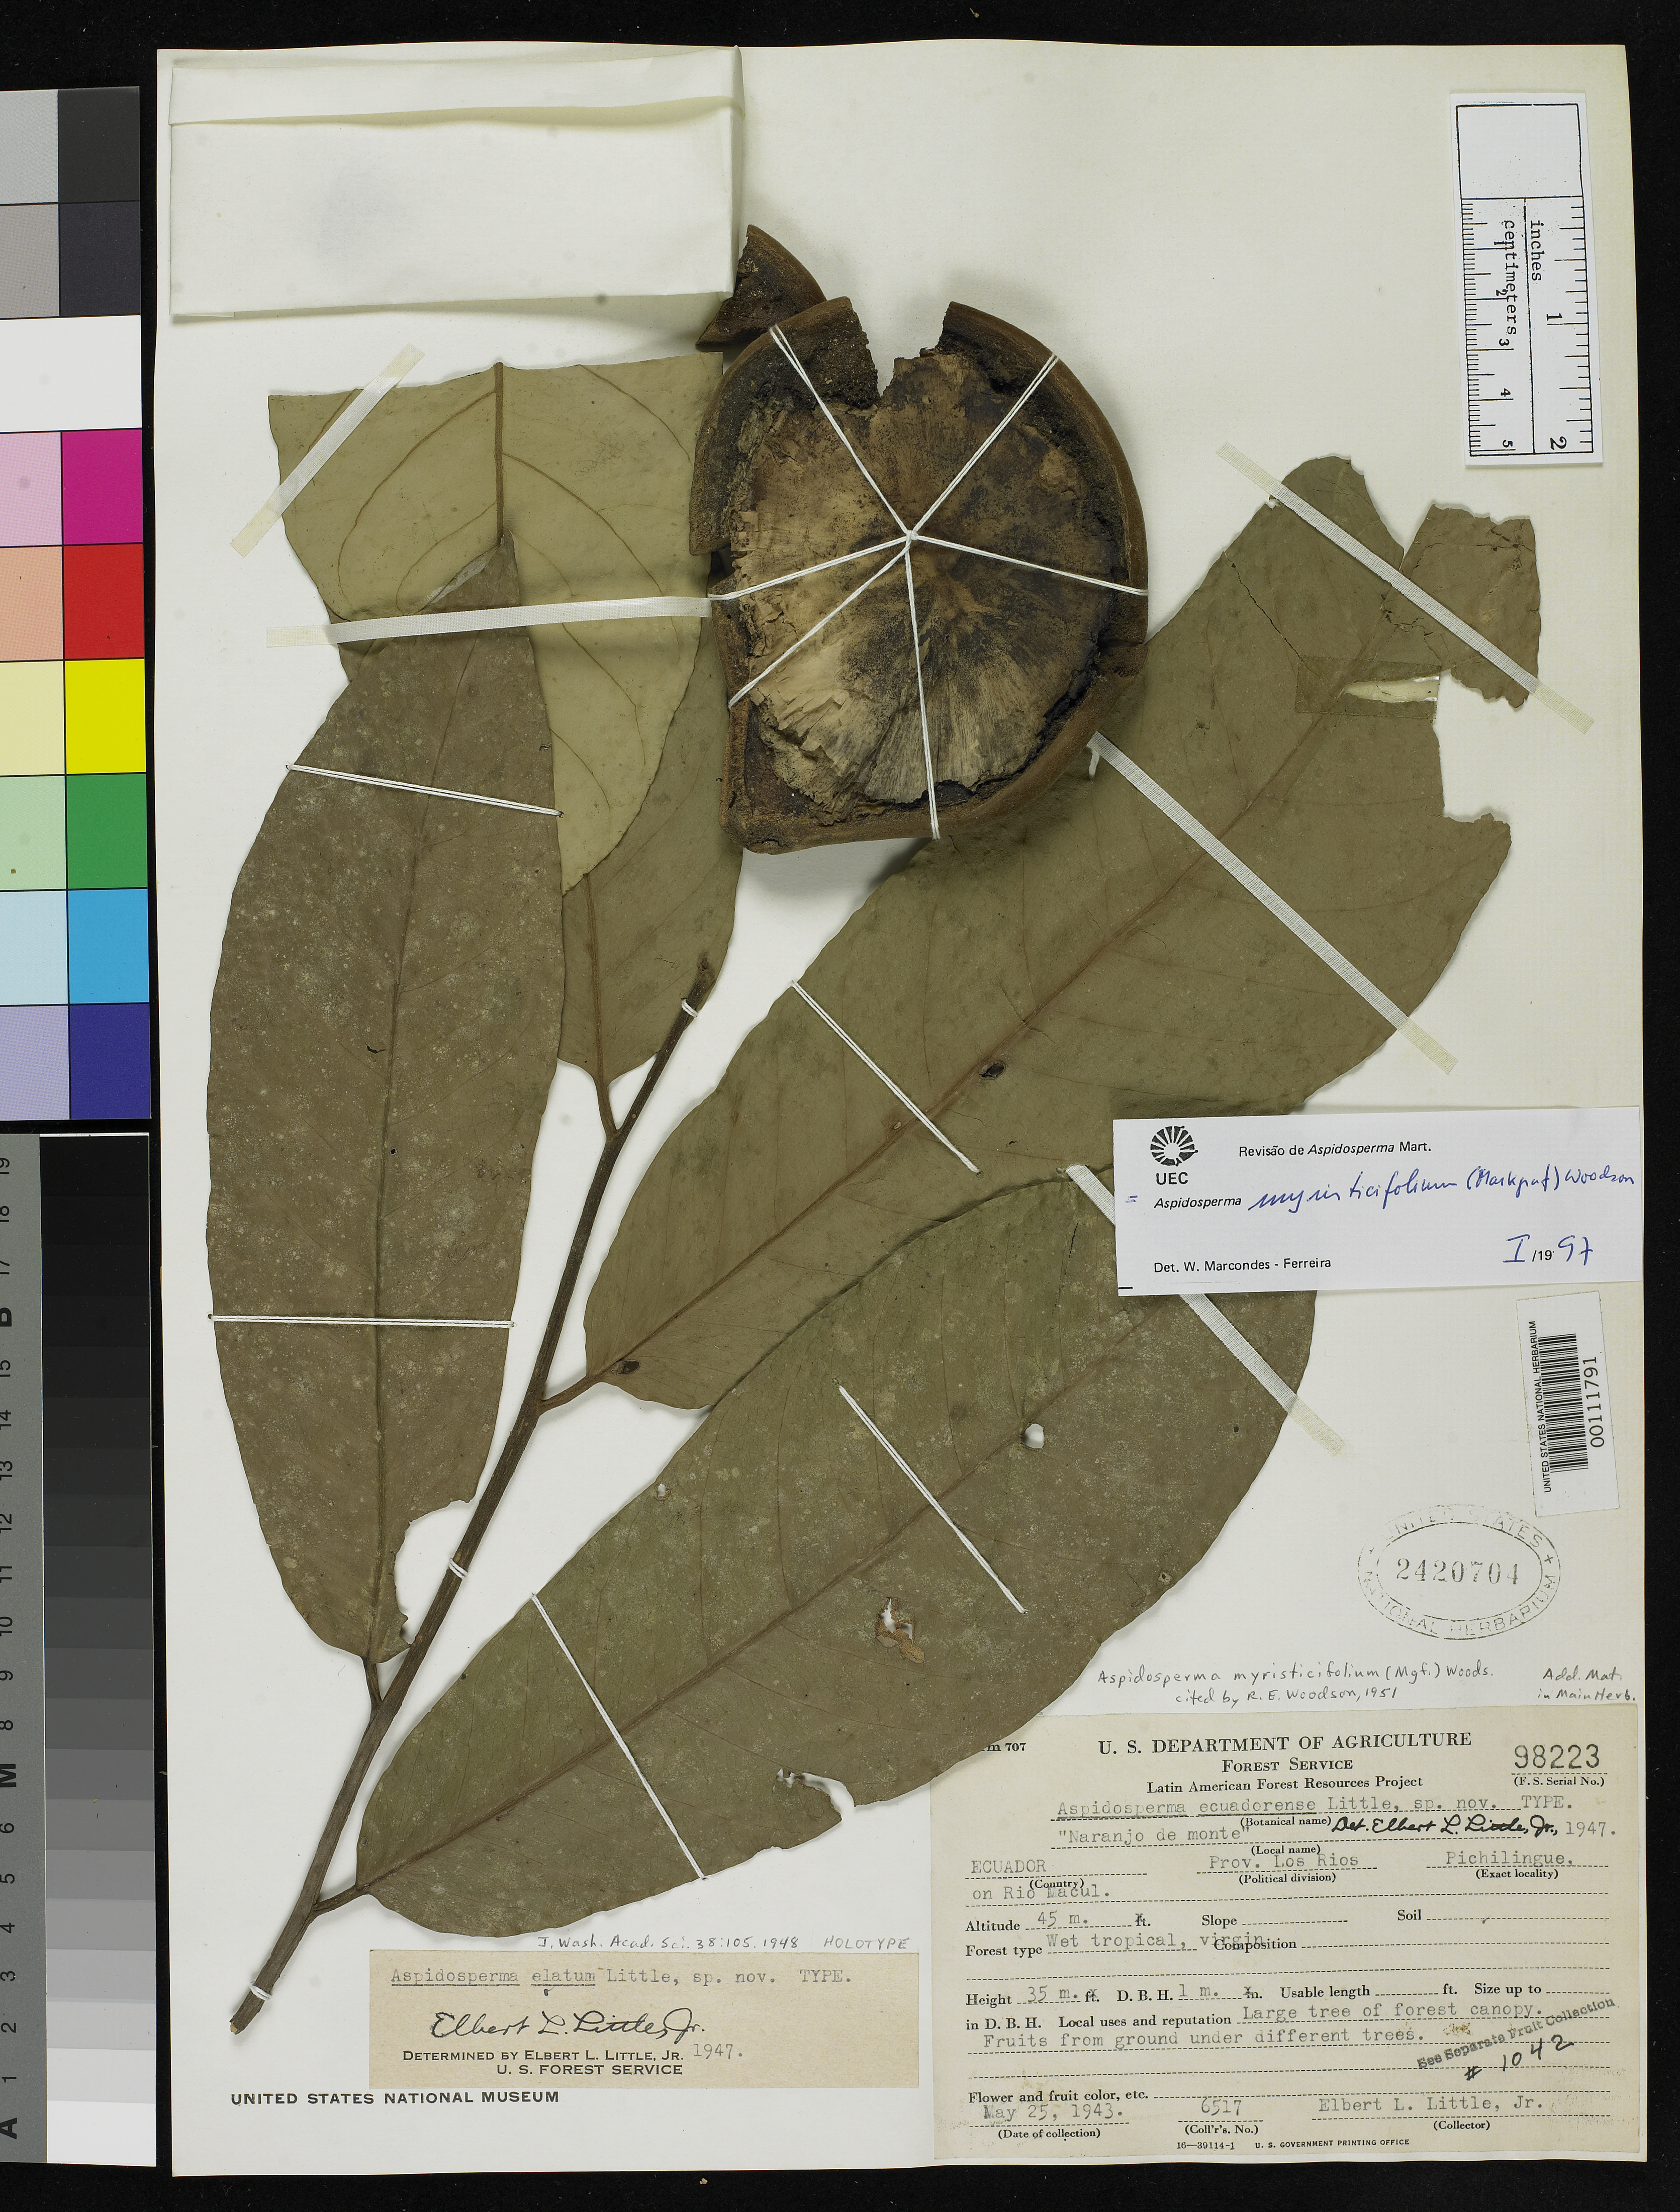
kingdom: Plantae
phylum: Tracheophyta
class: Magnoliopsida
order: Gentianales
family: Apocynaceae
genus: Aspidosperma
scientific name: Aspidosperma elatum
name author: Little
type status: Holotype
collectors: E. L. Little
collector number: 6517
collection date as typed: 25 May 1943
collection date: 1943-05-25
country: Ecuador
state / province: Los Ríos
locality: Pichilingue on Rio Macul.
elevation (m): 45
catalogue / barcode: US 2420704